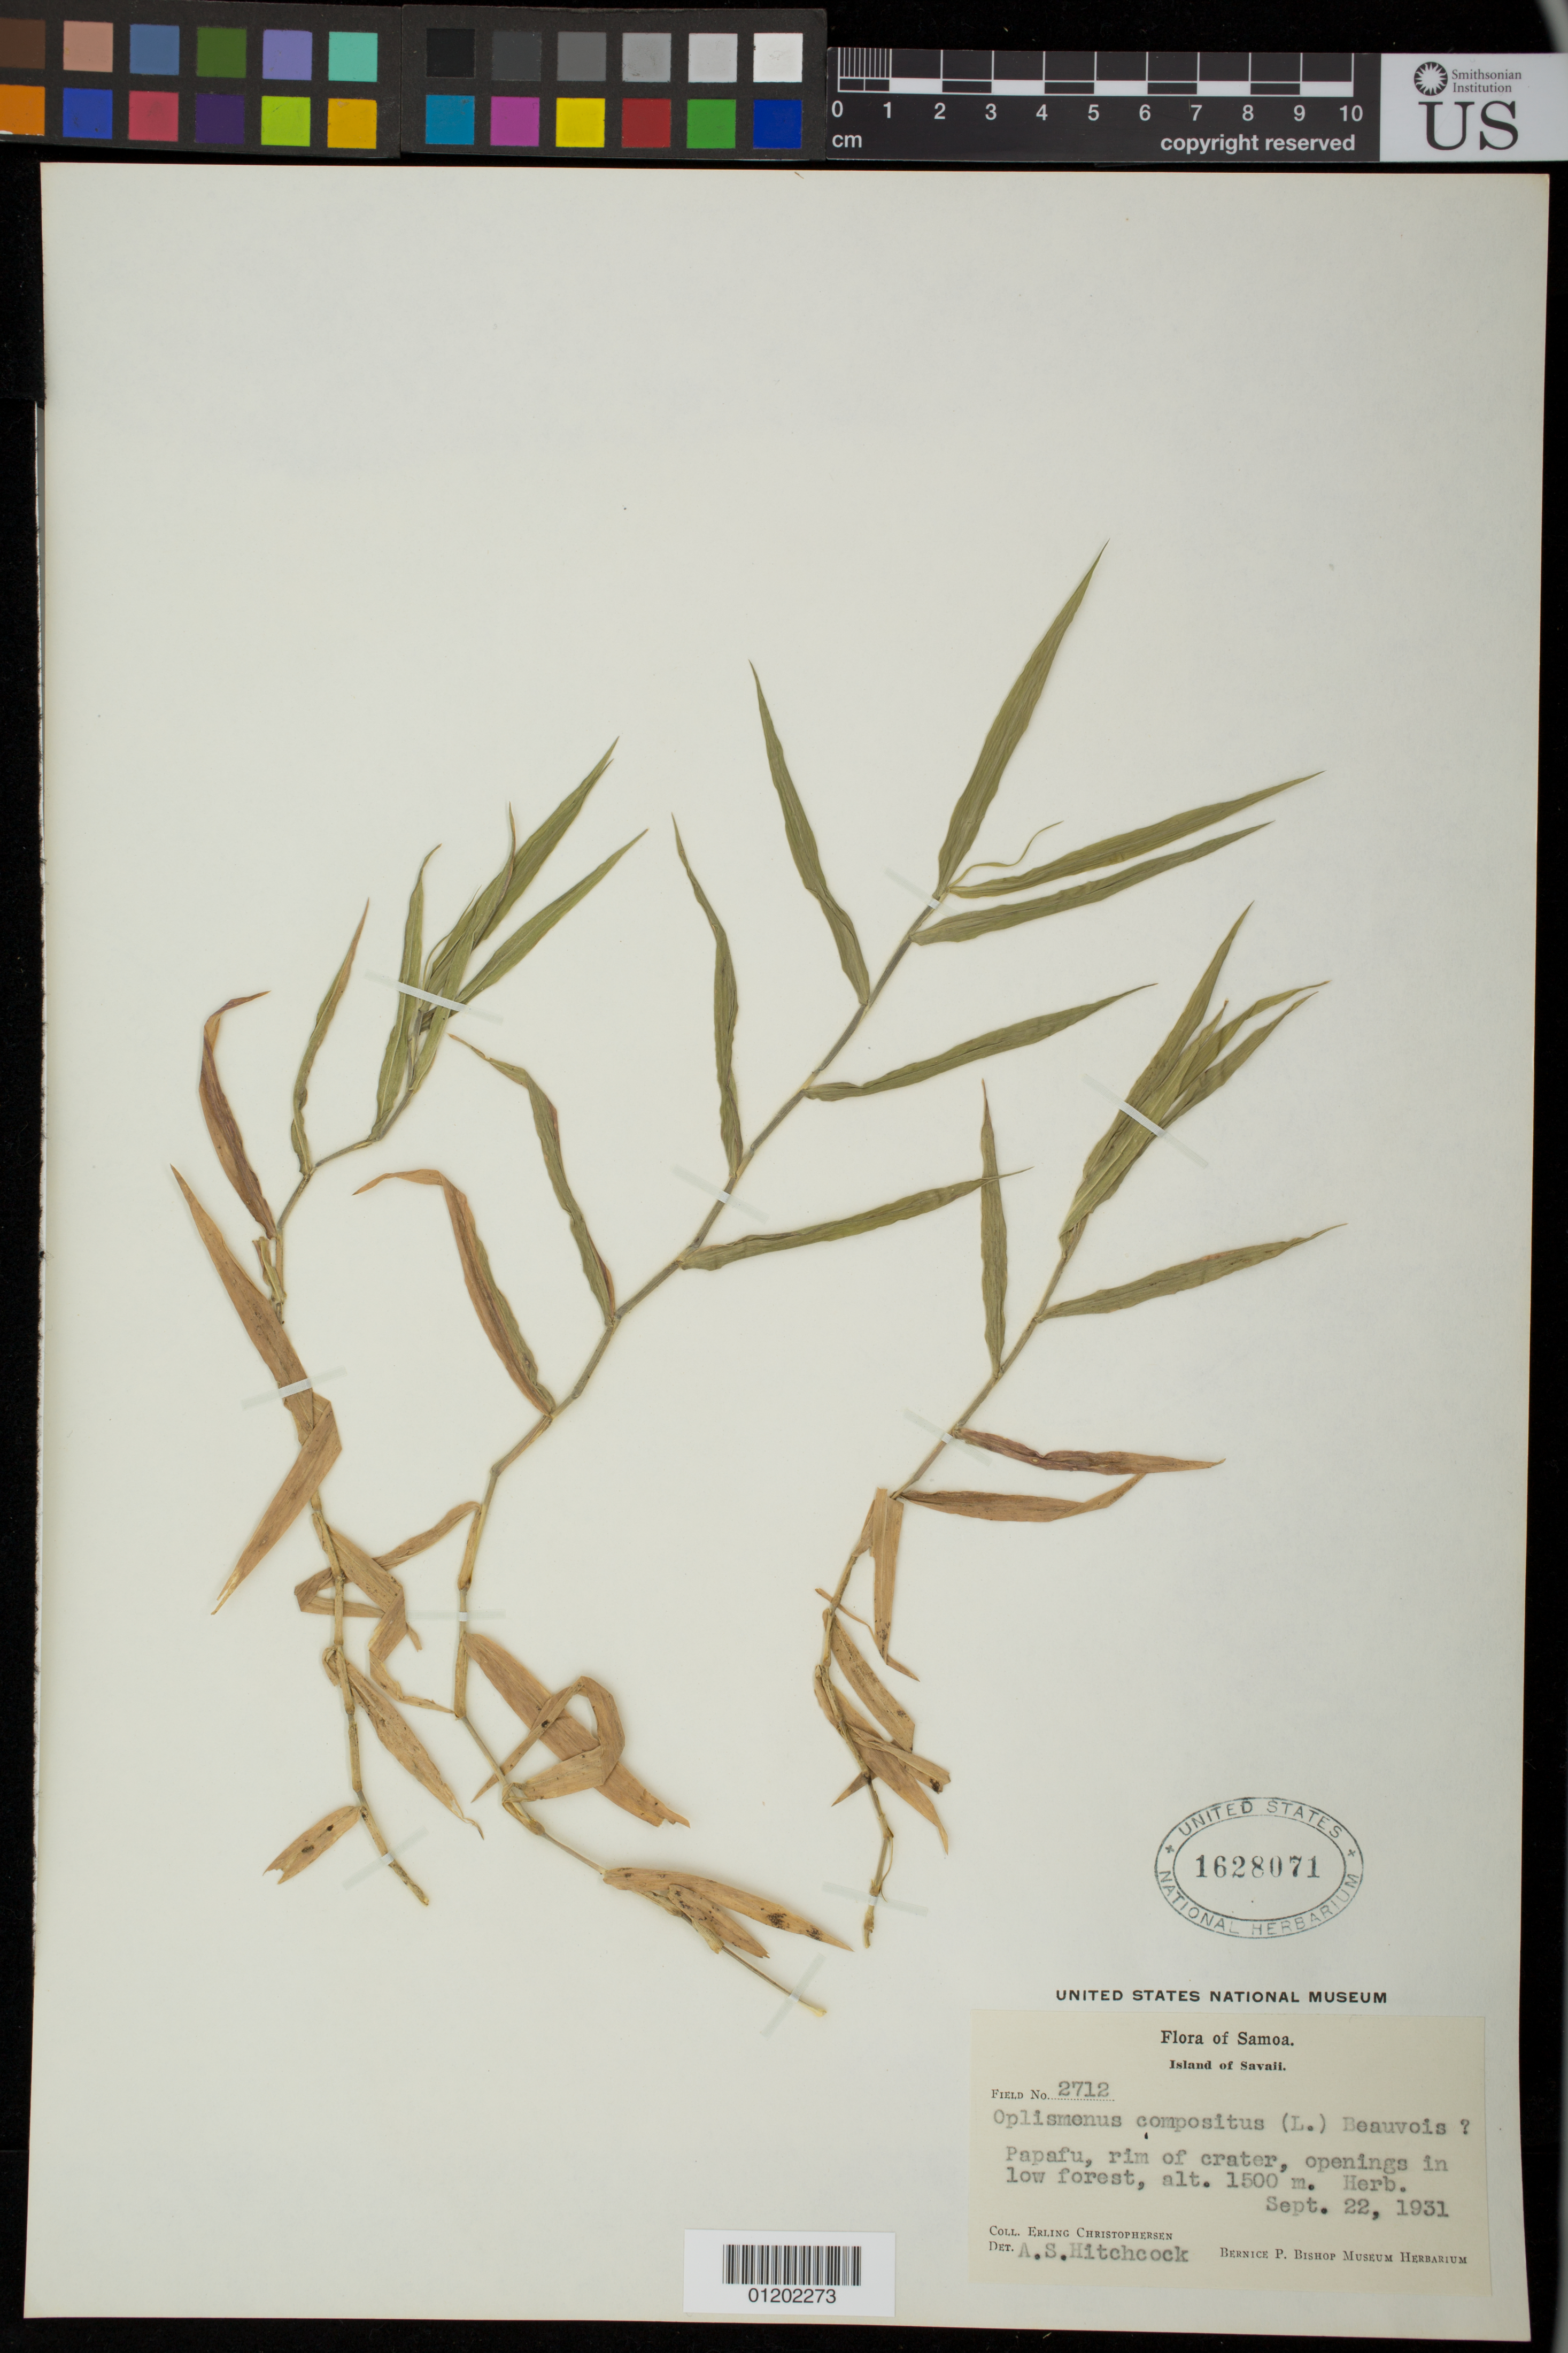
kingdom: Plantae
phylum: Tracheophyta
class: Liliopsida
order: Poales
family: Poaceae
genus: Oplismenus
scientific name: Oplismenus compositus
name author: (L.) P. Beauv.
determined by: Hitchcock, Albert S.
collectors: A. S. Hitchcock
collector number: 2712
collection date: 1931-09-22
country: Samoa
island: Savai'i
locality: Papafu, rim of crater.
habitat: Openings in low forest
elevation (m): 1500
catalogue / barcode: US 1628071